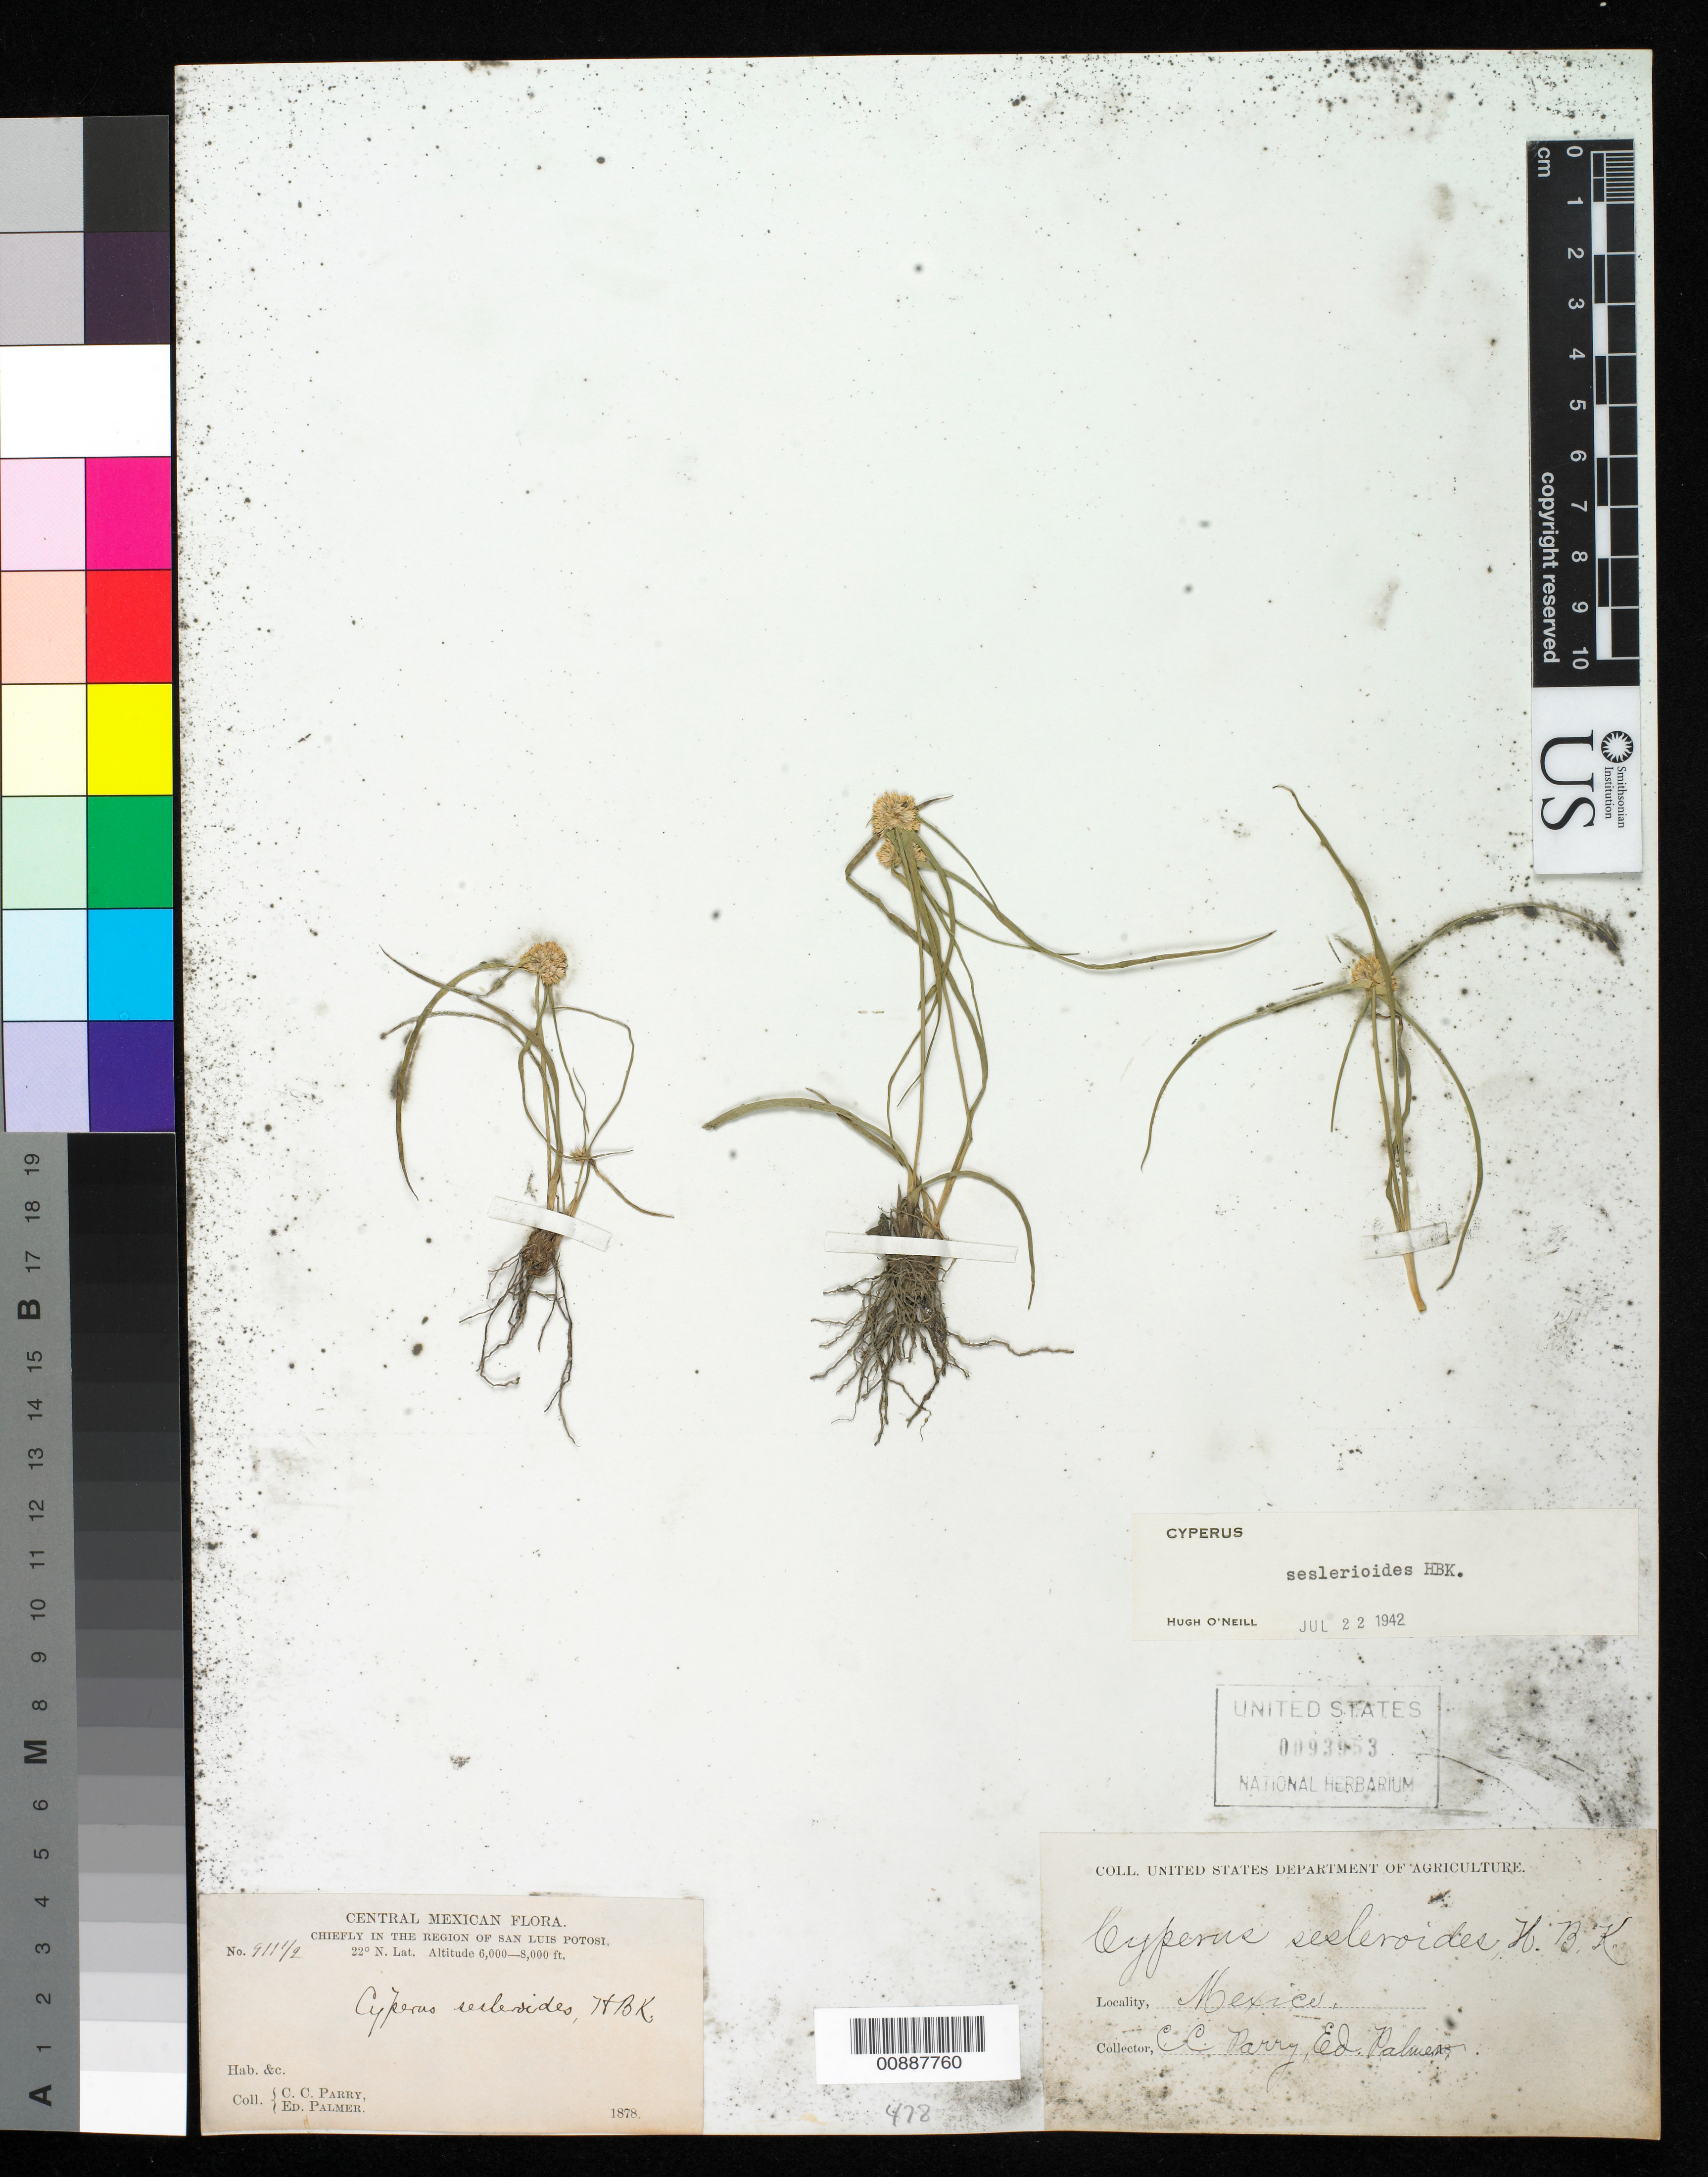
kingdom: Plantae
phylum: Tracheophyta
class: Liliopsida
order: Poales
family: Cyperaceae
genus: Cyperus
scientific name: Cyperus seslerioides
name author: Kunth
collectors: C. C. Parry & E. Palmer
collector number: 911½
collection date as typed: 1878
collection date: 1878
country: Mexico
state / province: San Luis Potosí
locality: Chiefly in the region of San Luis Potosí.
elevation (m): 1829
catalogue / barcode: US 93953